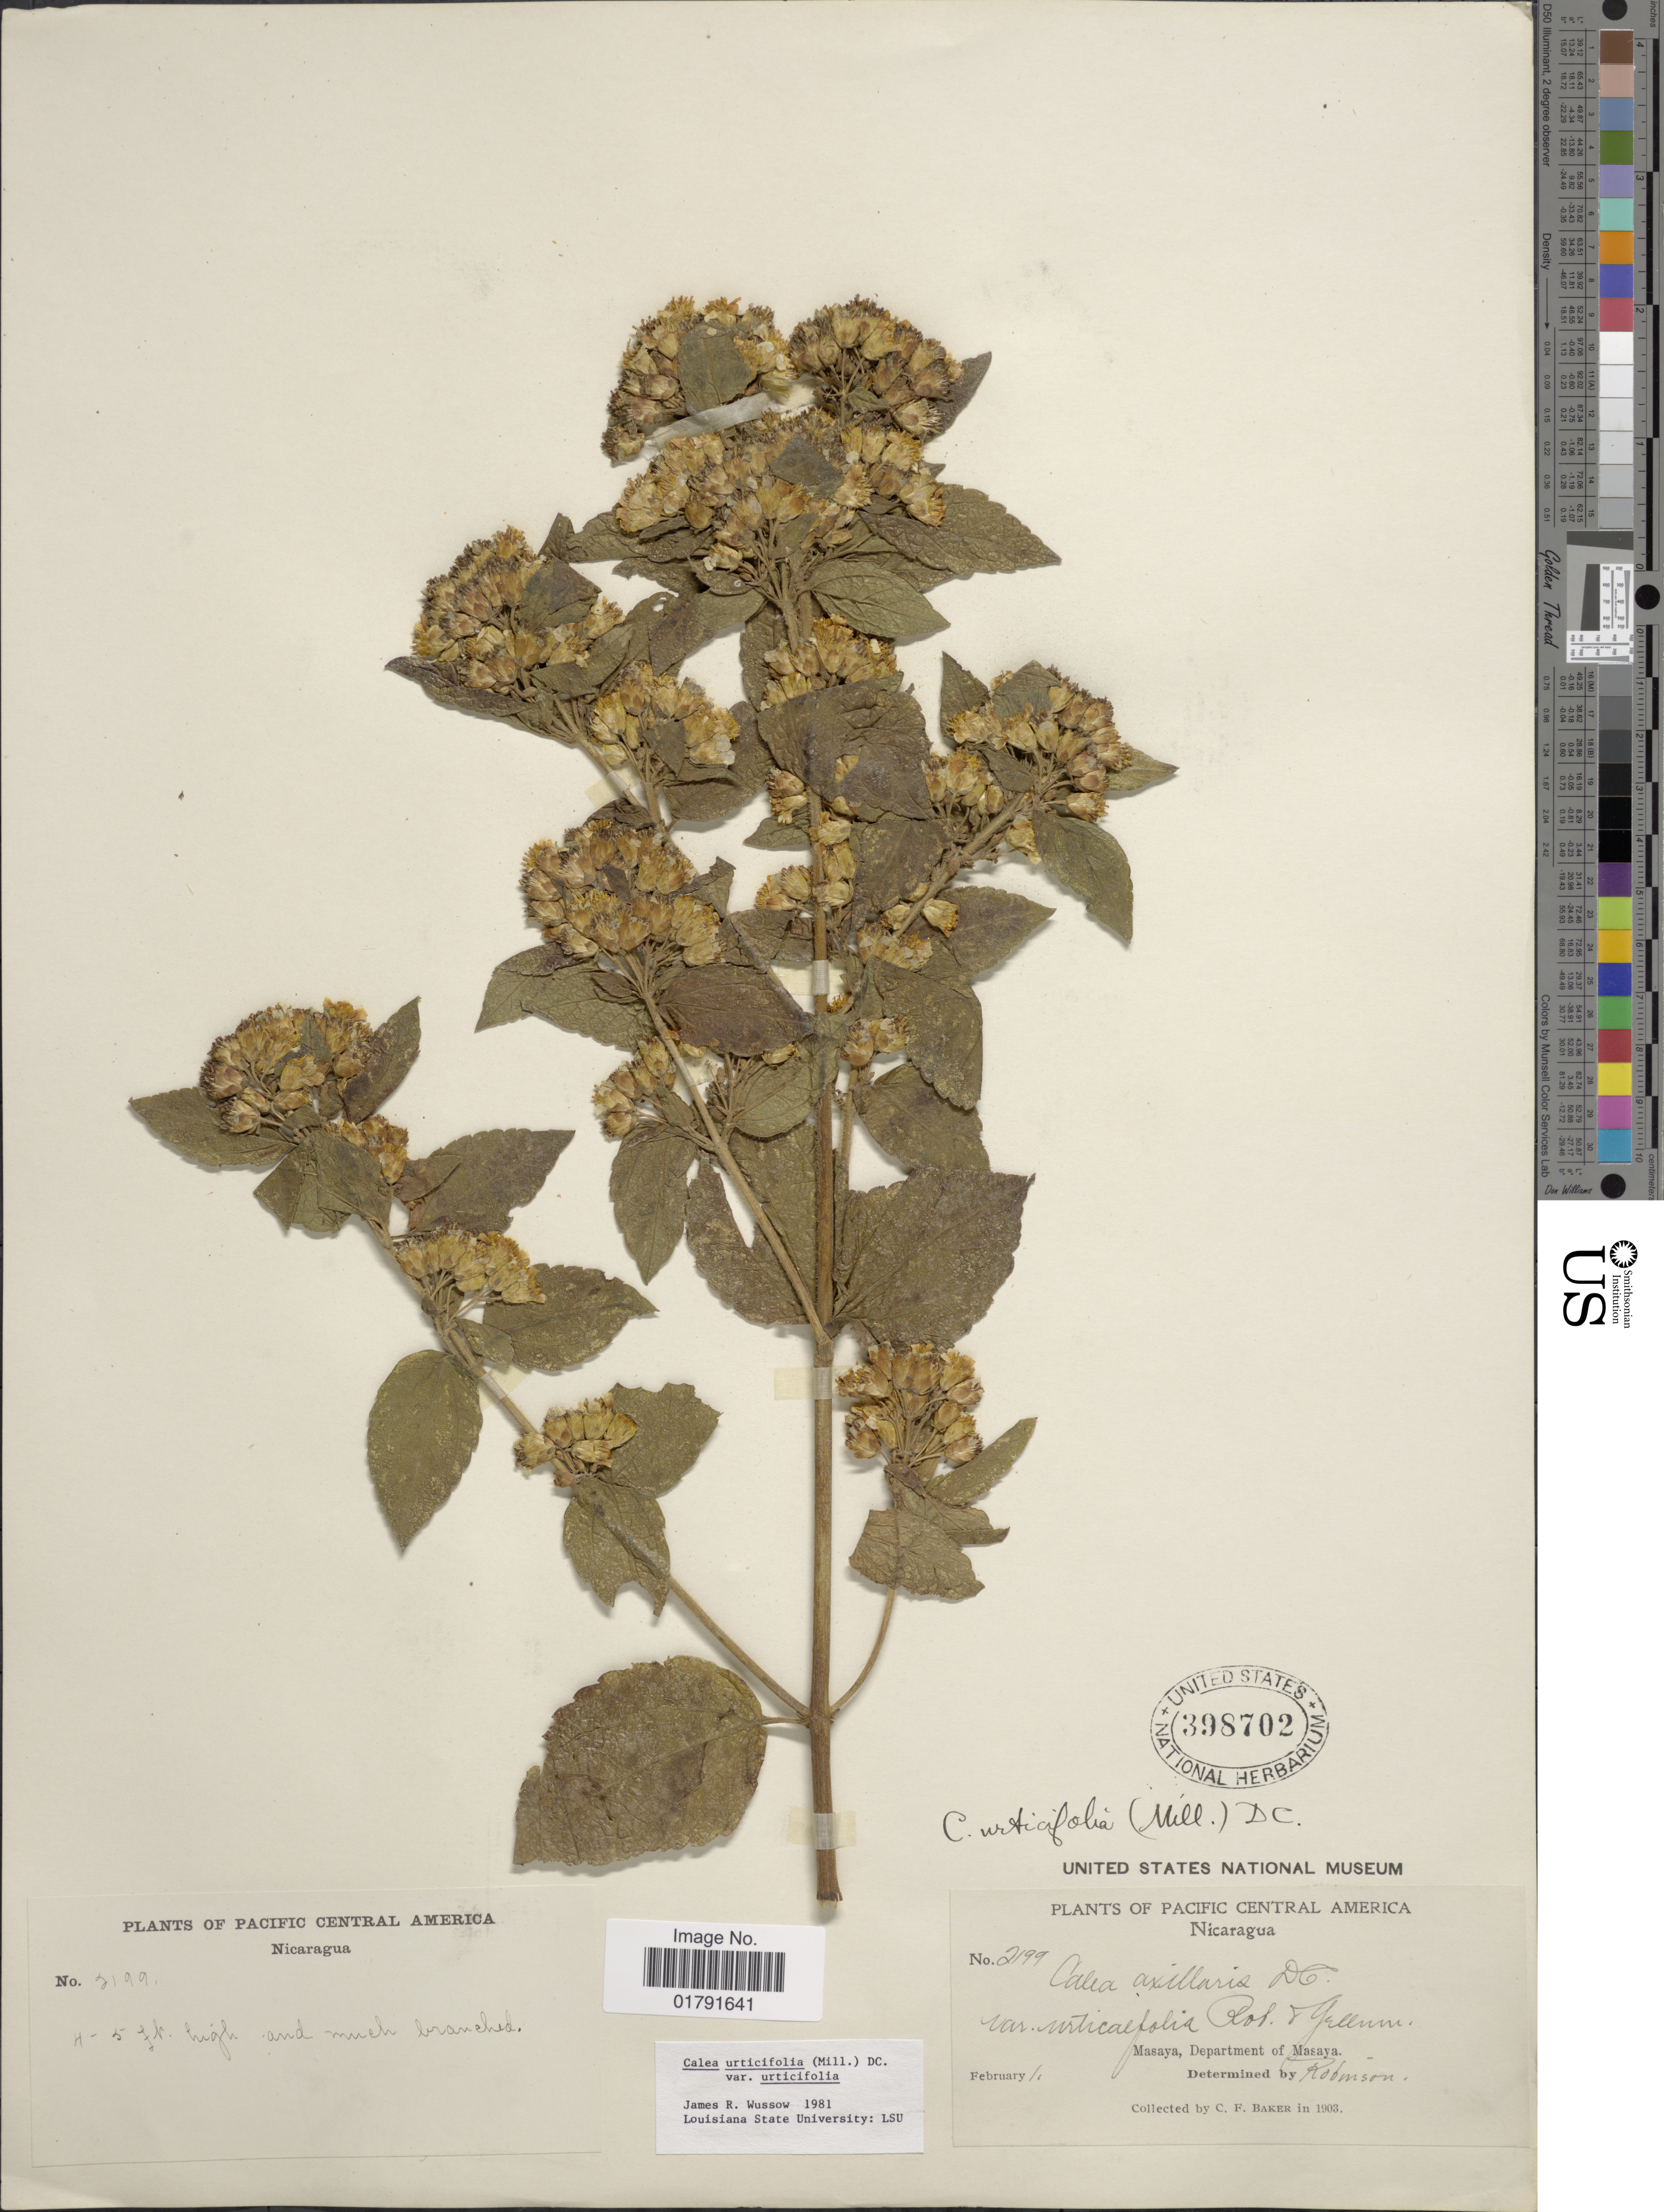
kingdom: Plantae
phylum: Tracheophyta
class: Magnoliopsida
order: Asterales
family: Asteraceae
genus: Calea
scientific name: Calea urticifolia var. urticifolia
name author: (Mill.) DC.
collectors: C. F. Baker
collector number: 2199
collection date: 1903-02-11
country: Nicaragua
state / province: Masaya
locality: Pacific Central America., Department of Masaya.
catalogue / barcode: US 398702